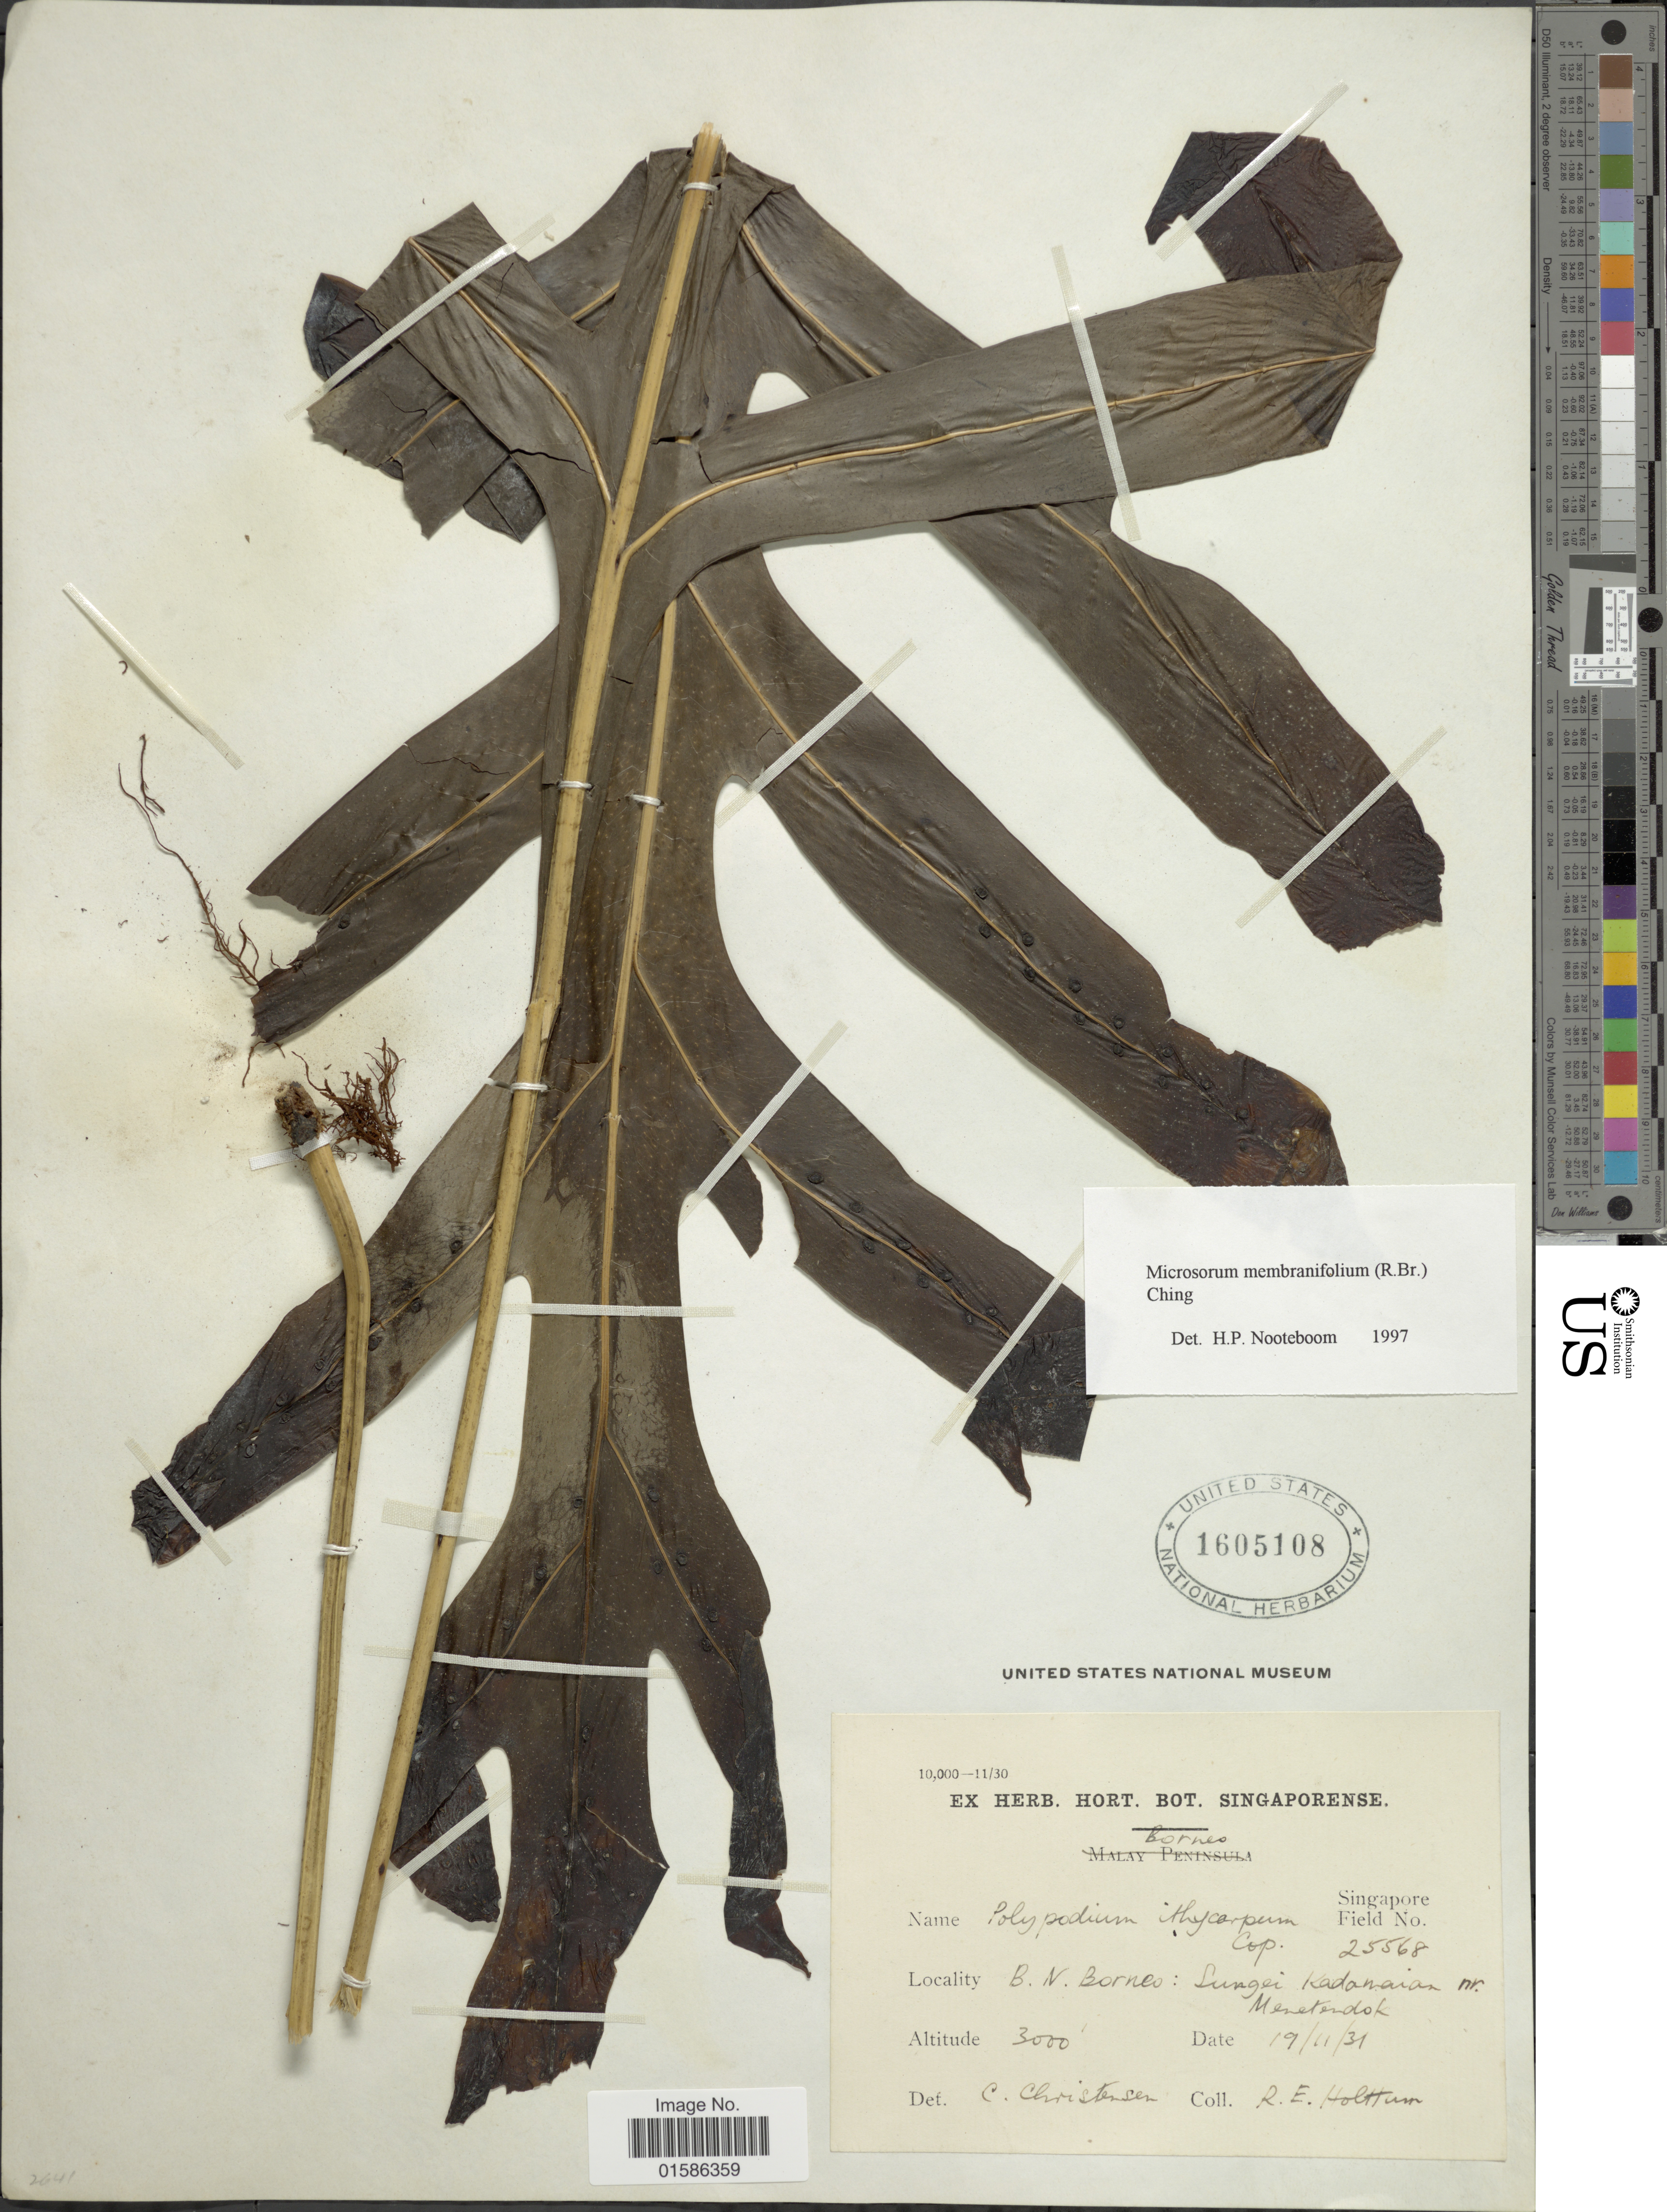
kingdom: Plantae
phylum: Tracheophyta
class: Polypodiopsida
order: Polypodiales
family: Polypodiaceae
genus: Microsorum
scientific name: Microsorum membranifolium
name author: (R. Br.) Ching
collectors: R. E. Holttum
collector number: Singapore Field 25568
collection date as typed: Transcribed d/m/y: 19/11/31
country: Malaysia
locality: Borneo, B.N. Borneo: Sungei Kadanaian nr Menetendok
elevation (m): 914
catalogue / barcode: US 1605108